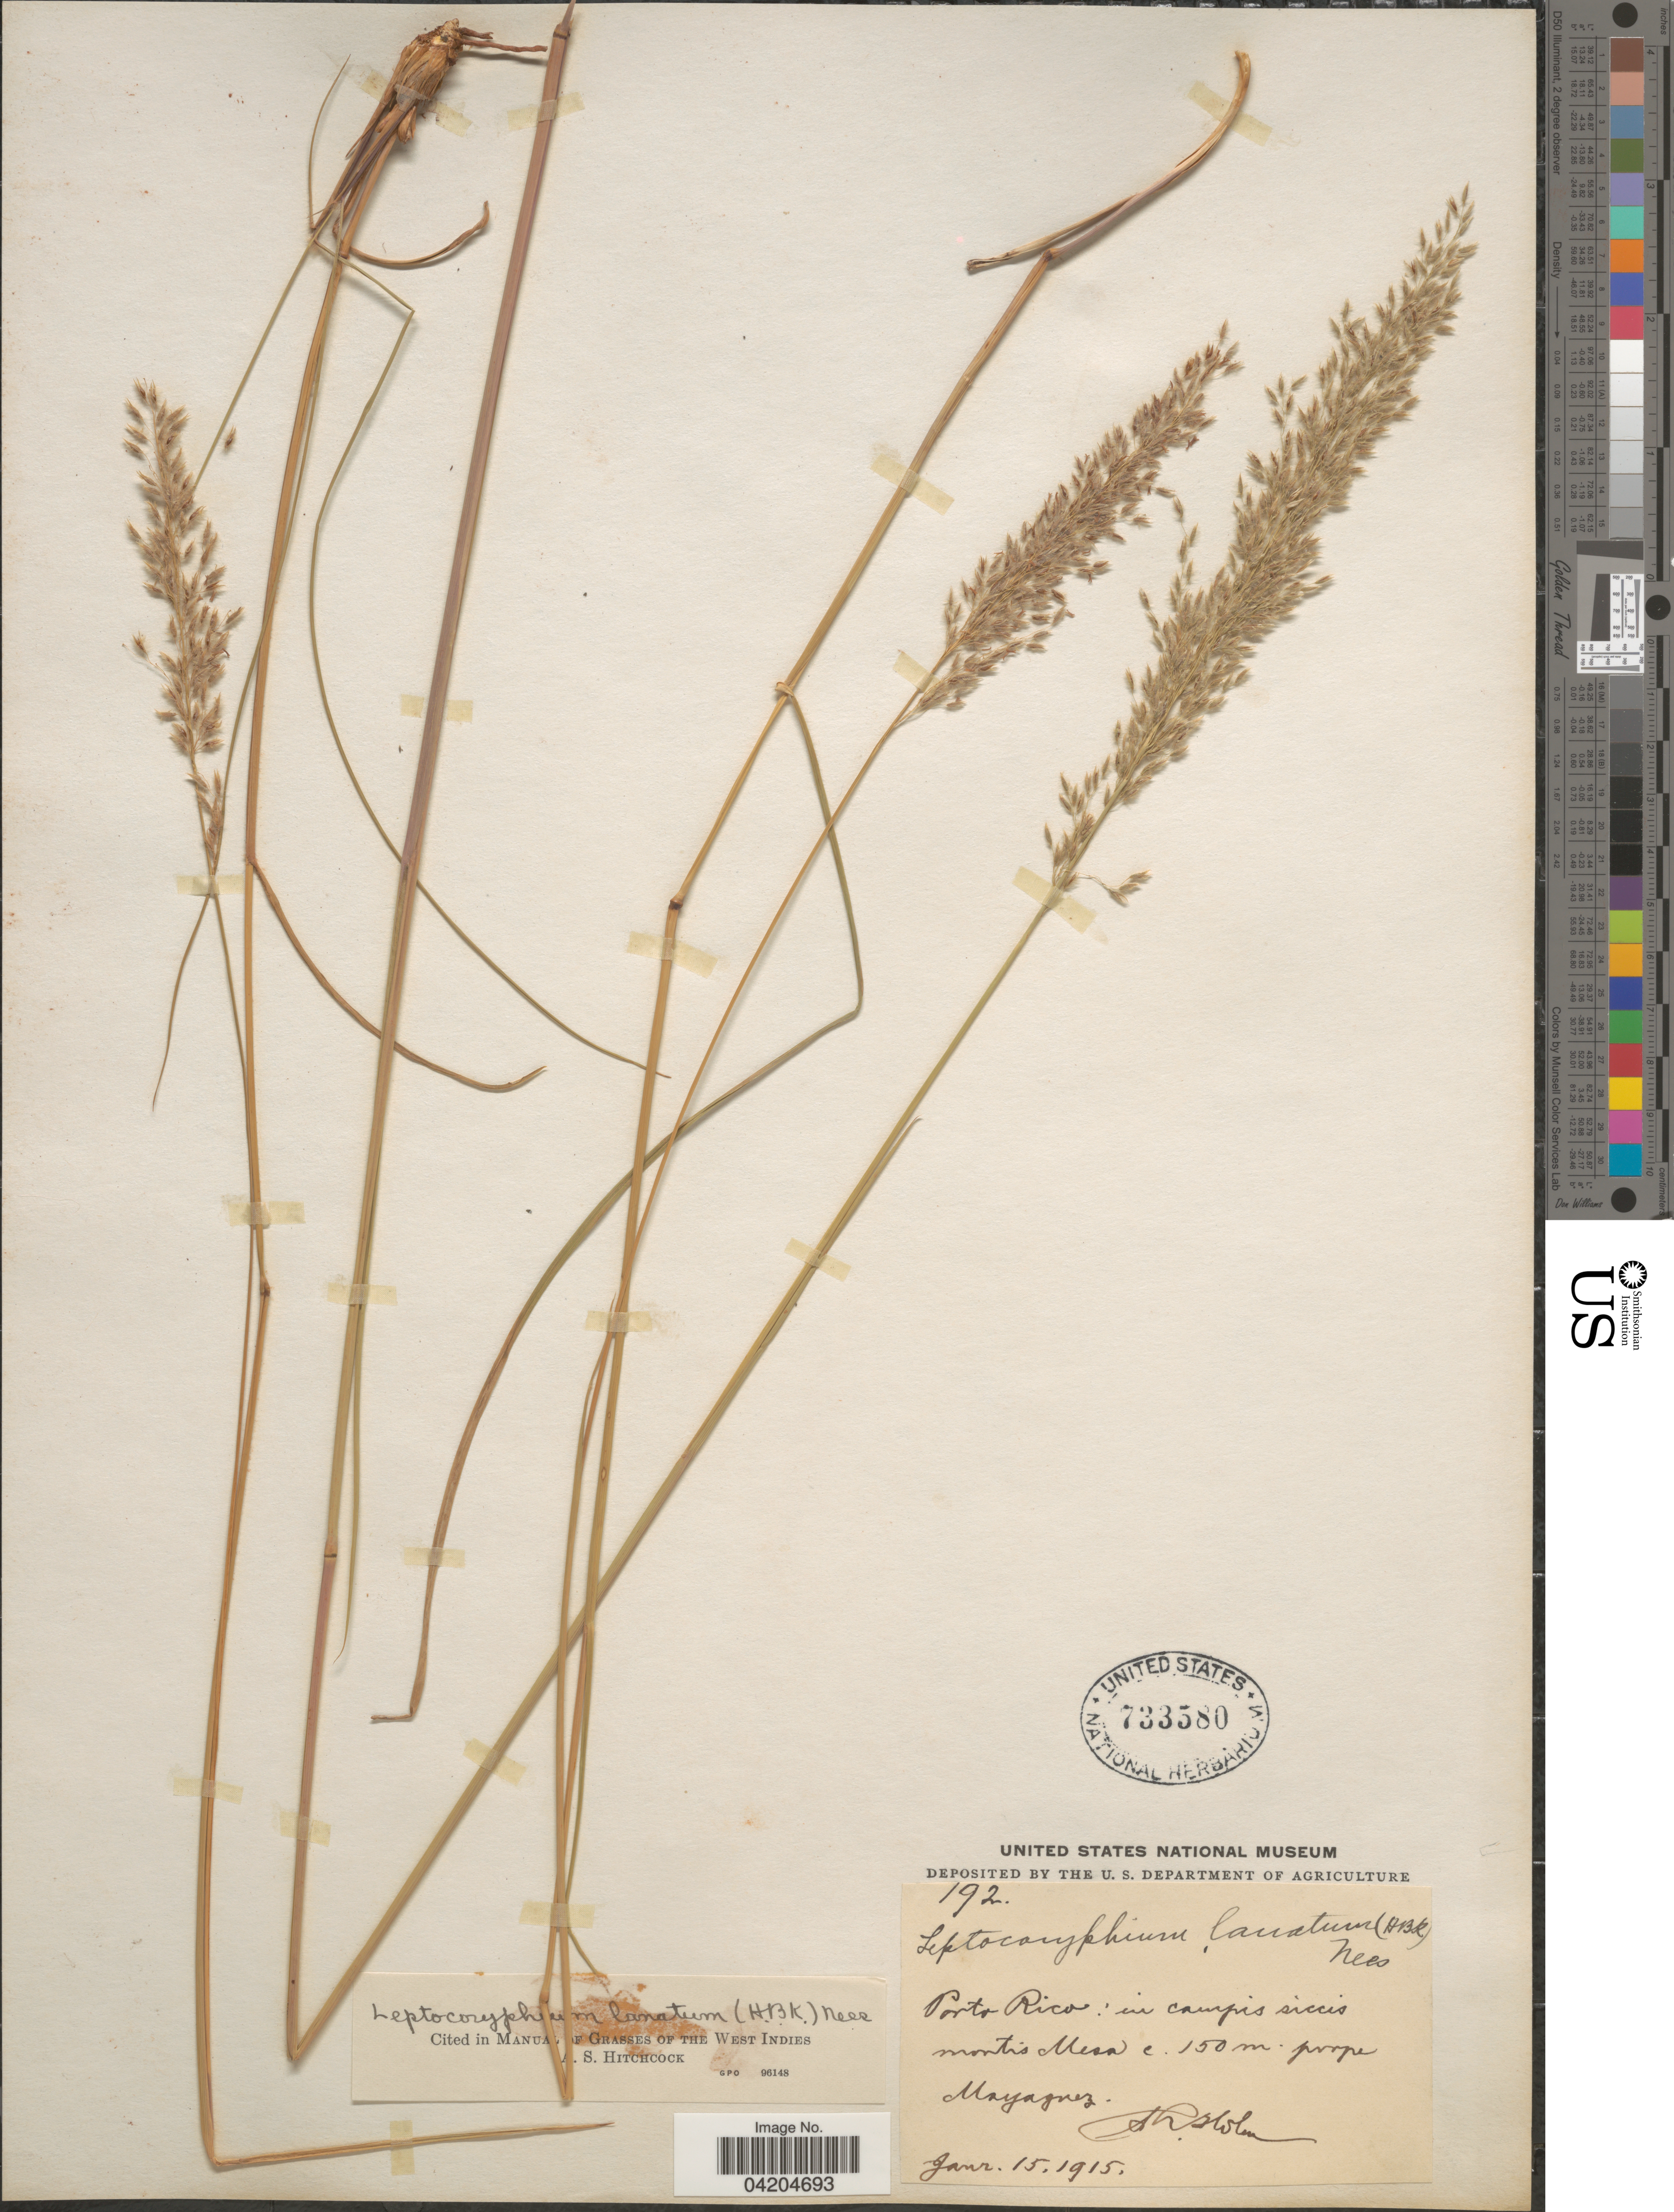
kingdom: Plantae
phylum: Tracheophyta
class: Liliopsida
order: Poales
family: Poaceae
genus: Anthaenantia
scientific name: Anthaenantia lanata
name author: (Kunth) Benth.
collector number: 192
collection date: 1915-01-15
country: Puerto Rico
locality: Porto Rico: in campis siccis montis Mesa c. 150 m. prope Mayaguez.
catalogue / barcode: US 733580